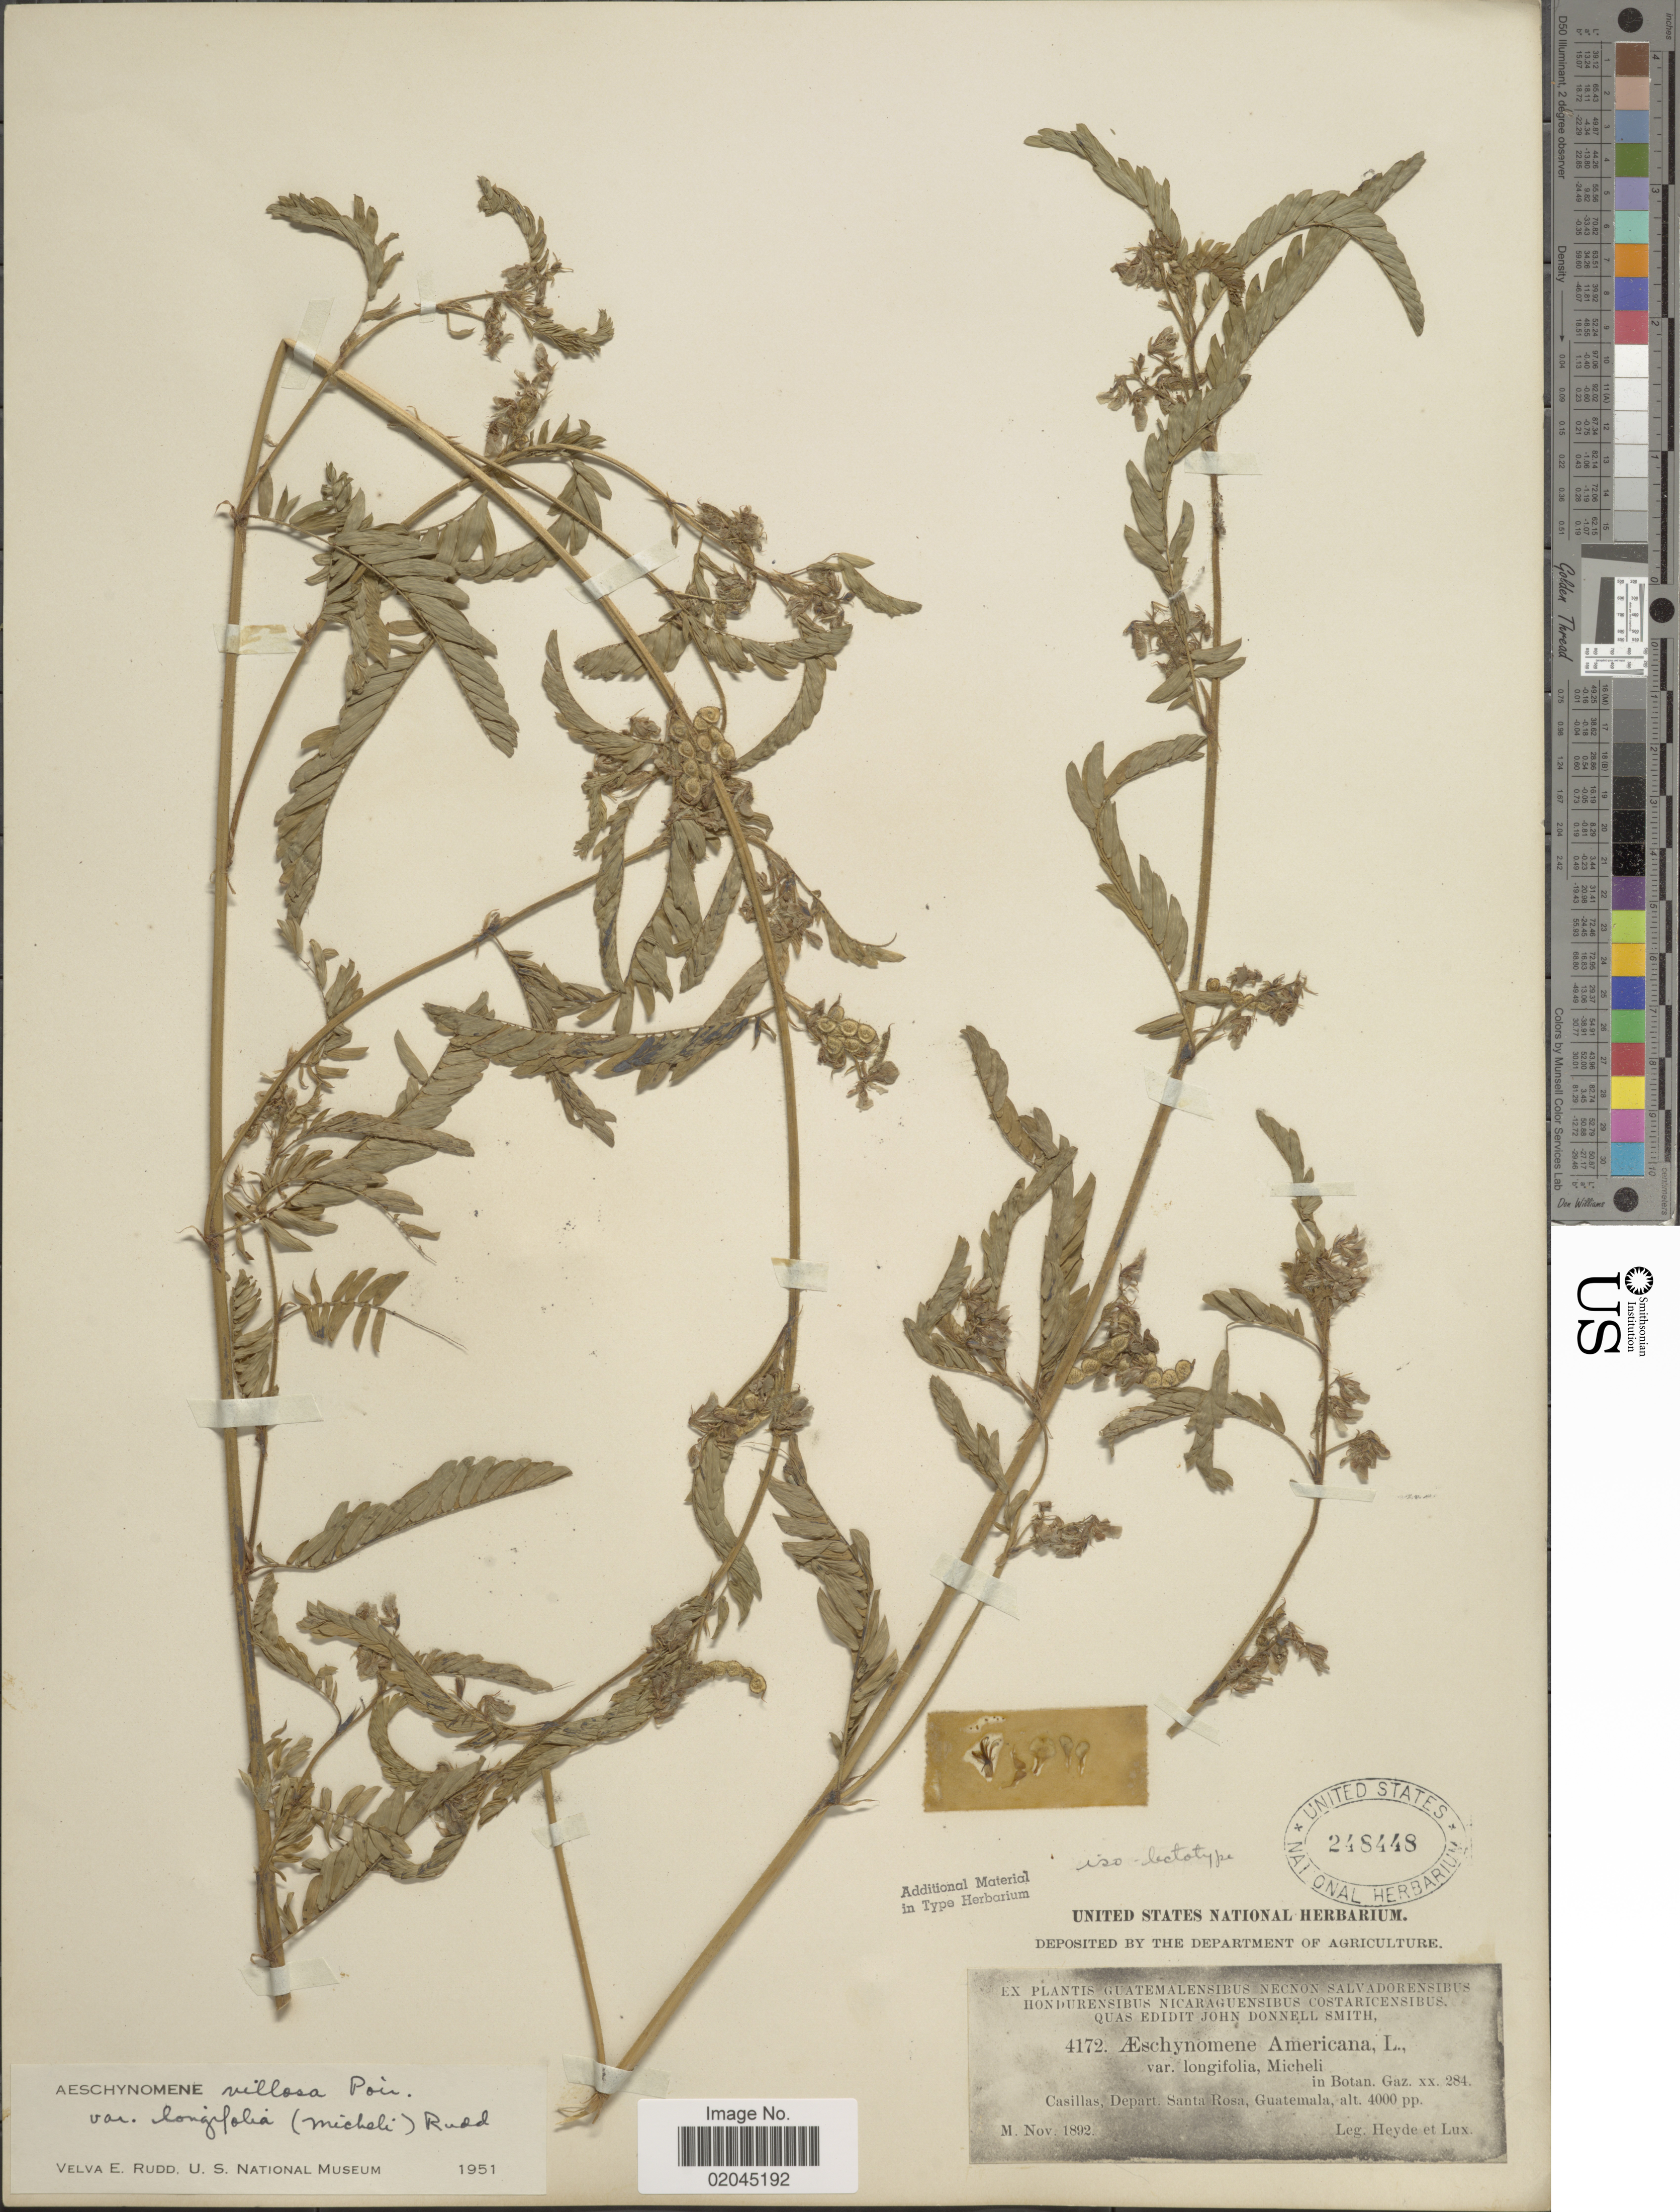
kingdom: Plantae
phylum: Tracheophyta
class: Magnoliopsida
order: Fabales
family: Fabaceae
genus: Aeschynomene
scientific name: Aeschynomene villosa var. longifolia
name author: (Micheli) Rudd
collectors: Heyde & Lux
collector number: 4172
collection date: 1892-11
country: Guatemala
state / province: Santa Rosa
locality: Casillas, Depart Santa Rosa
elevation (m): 1219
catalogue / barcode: US 248448